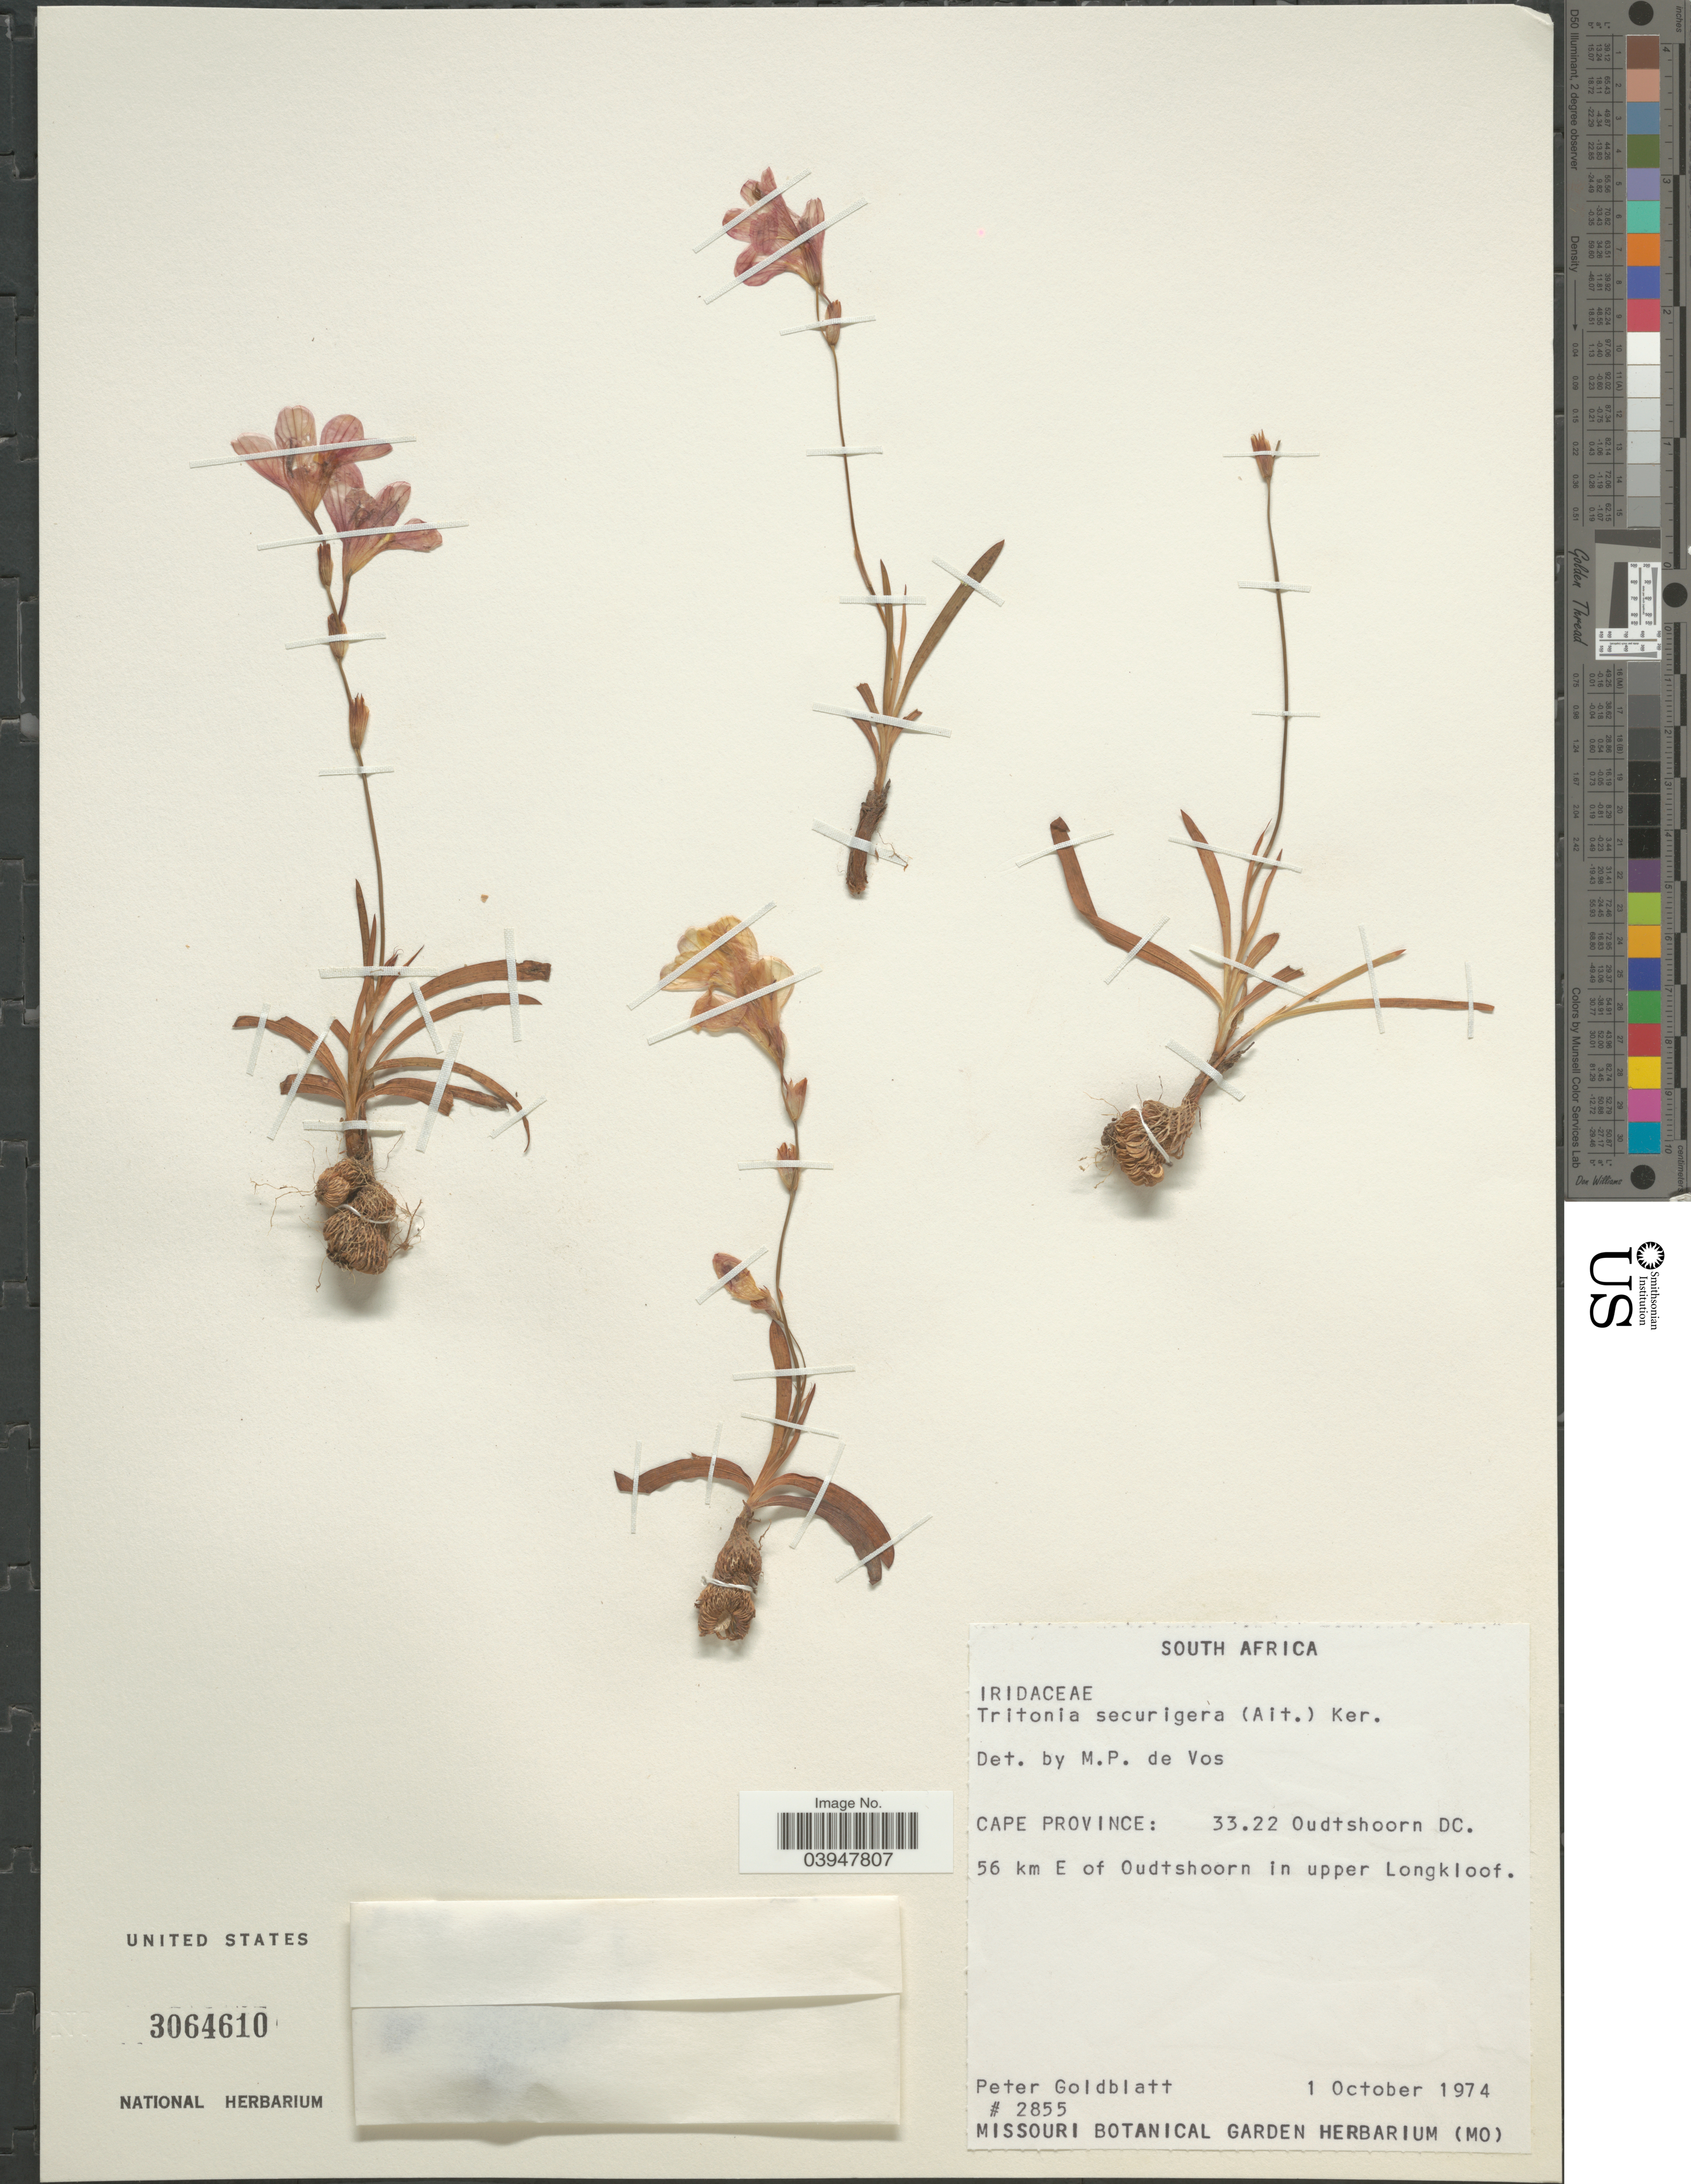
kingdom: Plantae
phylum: Tracheophyta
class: Liliopsida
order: Asparagales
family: Iridaceae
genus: Tritonia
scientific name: Tritonia securigera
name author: (Aiton) Ker Gawl.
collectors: P. Goldblatt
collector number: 2855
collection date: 1974-10-01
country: South Africa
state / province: Western Cape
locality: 33.22 Oudtshoorn DC. 56 km E of Oudtshoorn in upper Longkloof.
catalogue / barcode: US 3064610